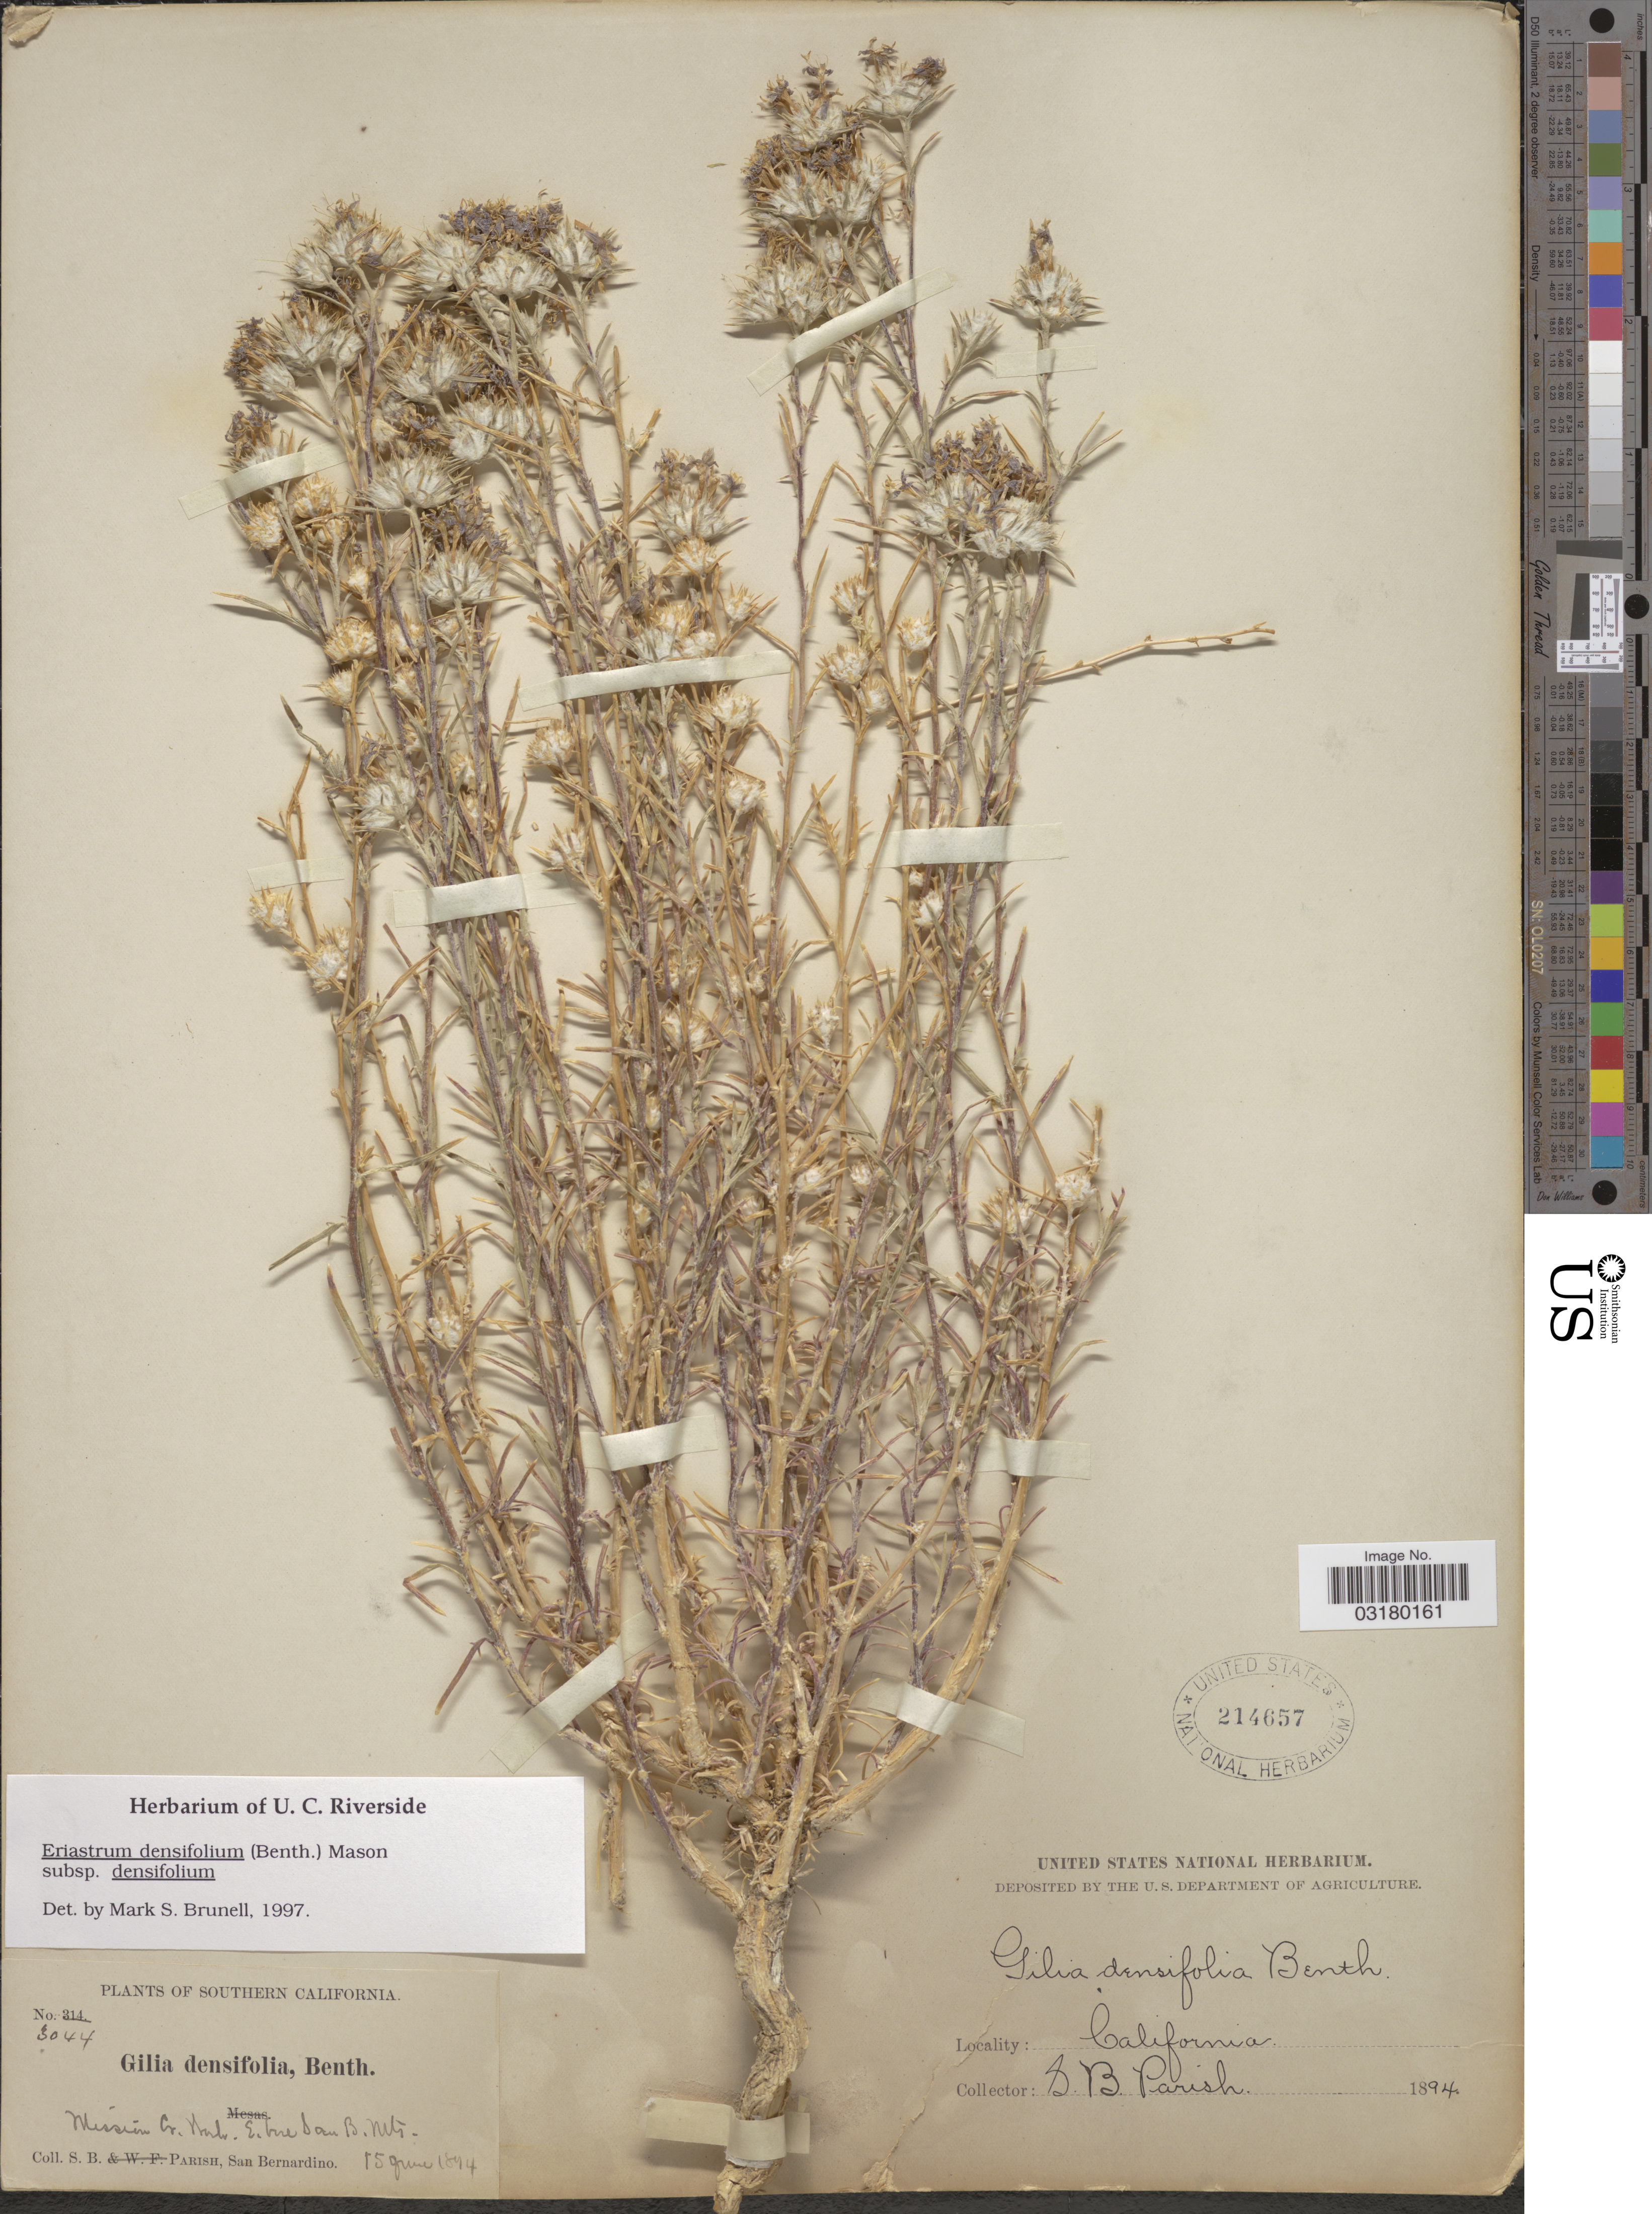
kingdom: Plantae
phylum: Tracheophyta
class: Magnoliopsida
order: Ericales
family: Polemoniaceae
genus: Eriastrum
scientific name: Eriastrum densifolium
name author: (Benth.) H. Mason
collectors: S. B. Parish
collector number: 3044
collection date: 1894-06-15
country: United States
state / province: California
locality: Southern California. Mission Cr. Wash. E. base San B. Mts.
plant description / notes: Corrected "Mission Cr. Hab. E. hie San B. Mts." to "Mission Cr. Wash. E. base San B. Mts."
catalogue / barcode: US 214657